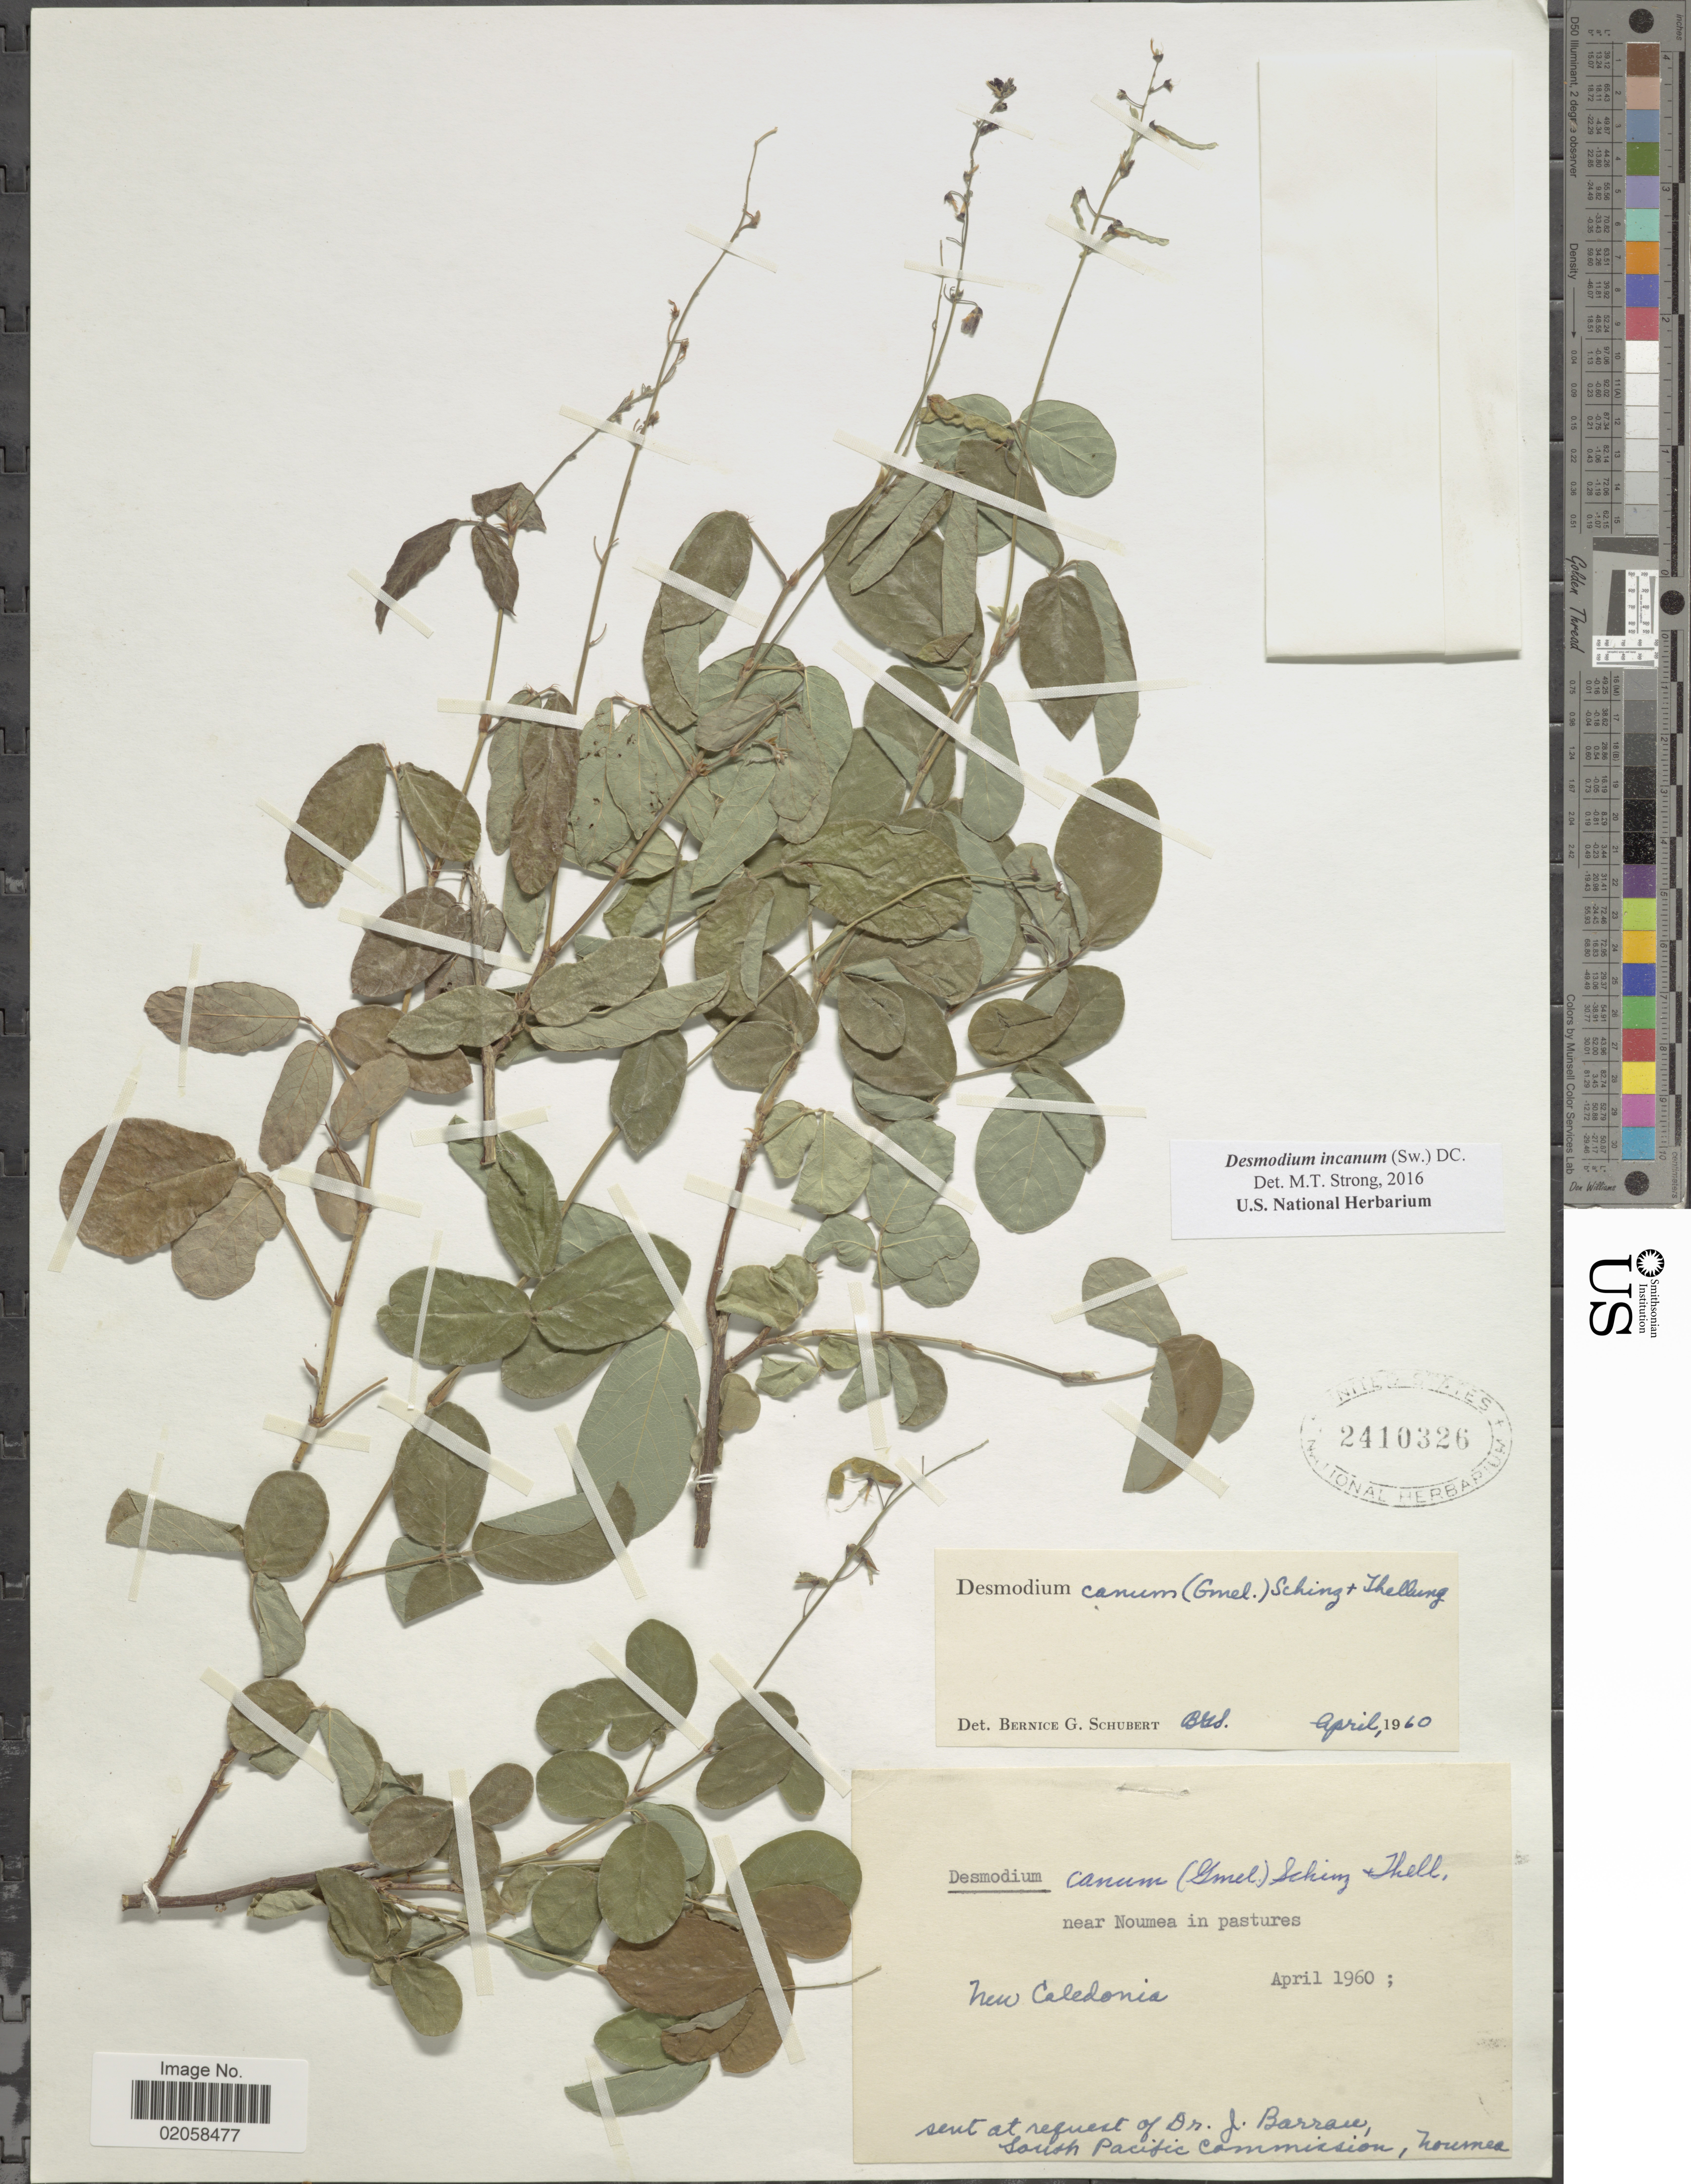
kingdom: Plantae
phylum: Tracheophyta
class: Magnoliopsida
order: Fabales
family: Fabaceae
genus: Desmodium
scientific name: Desmodium incanum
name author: (Sw.) DC.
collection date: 1960-04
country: New Caledonia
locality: Near Noumea in pastures.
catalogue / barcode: US 2410326